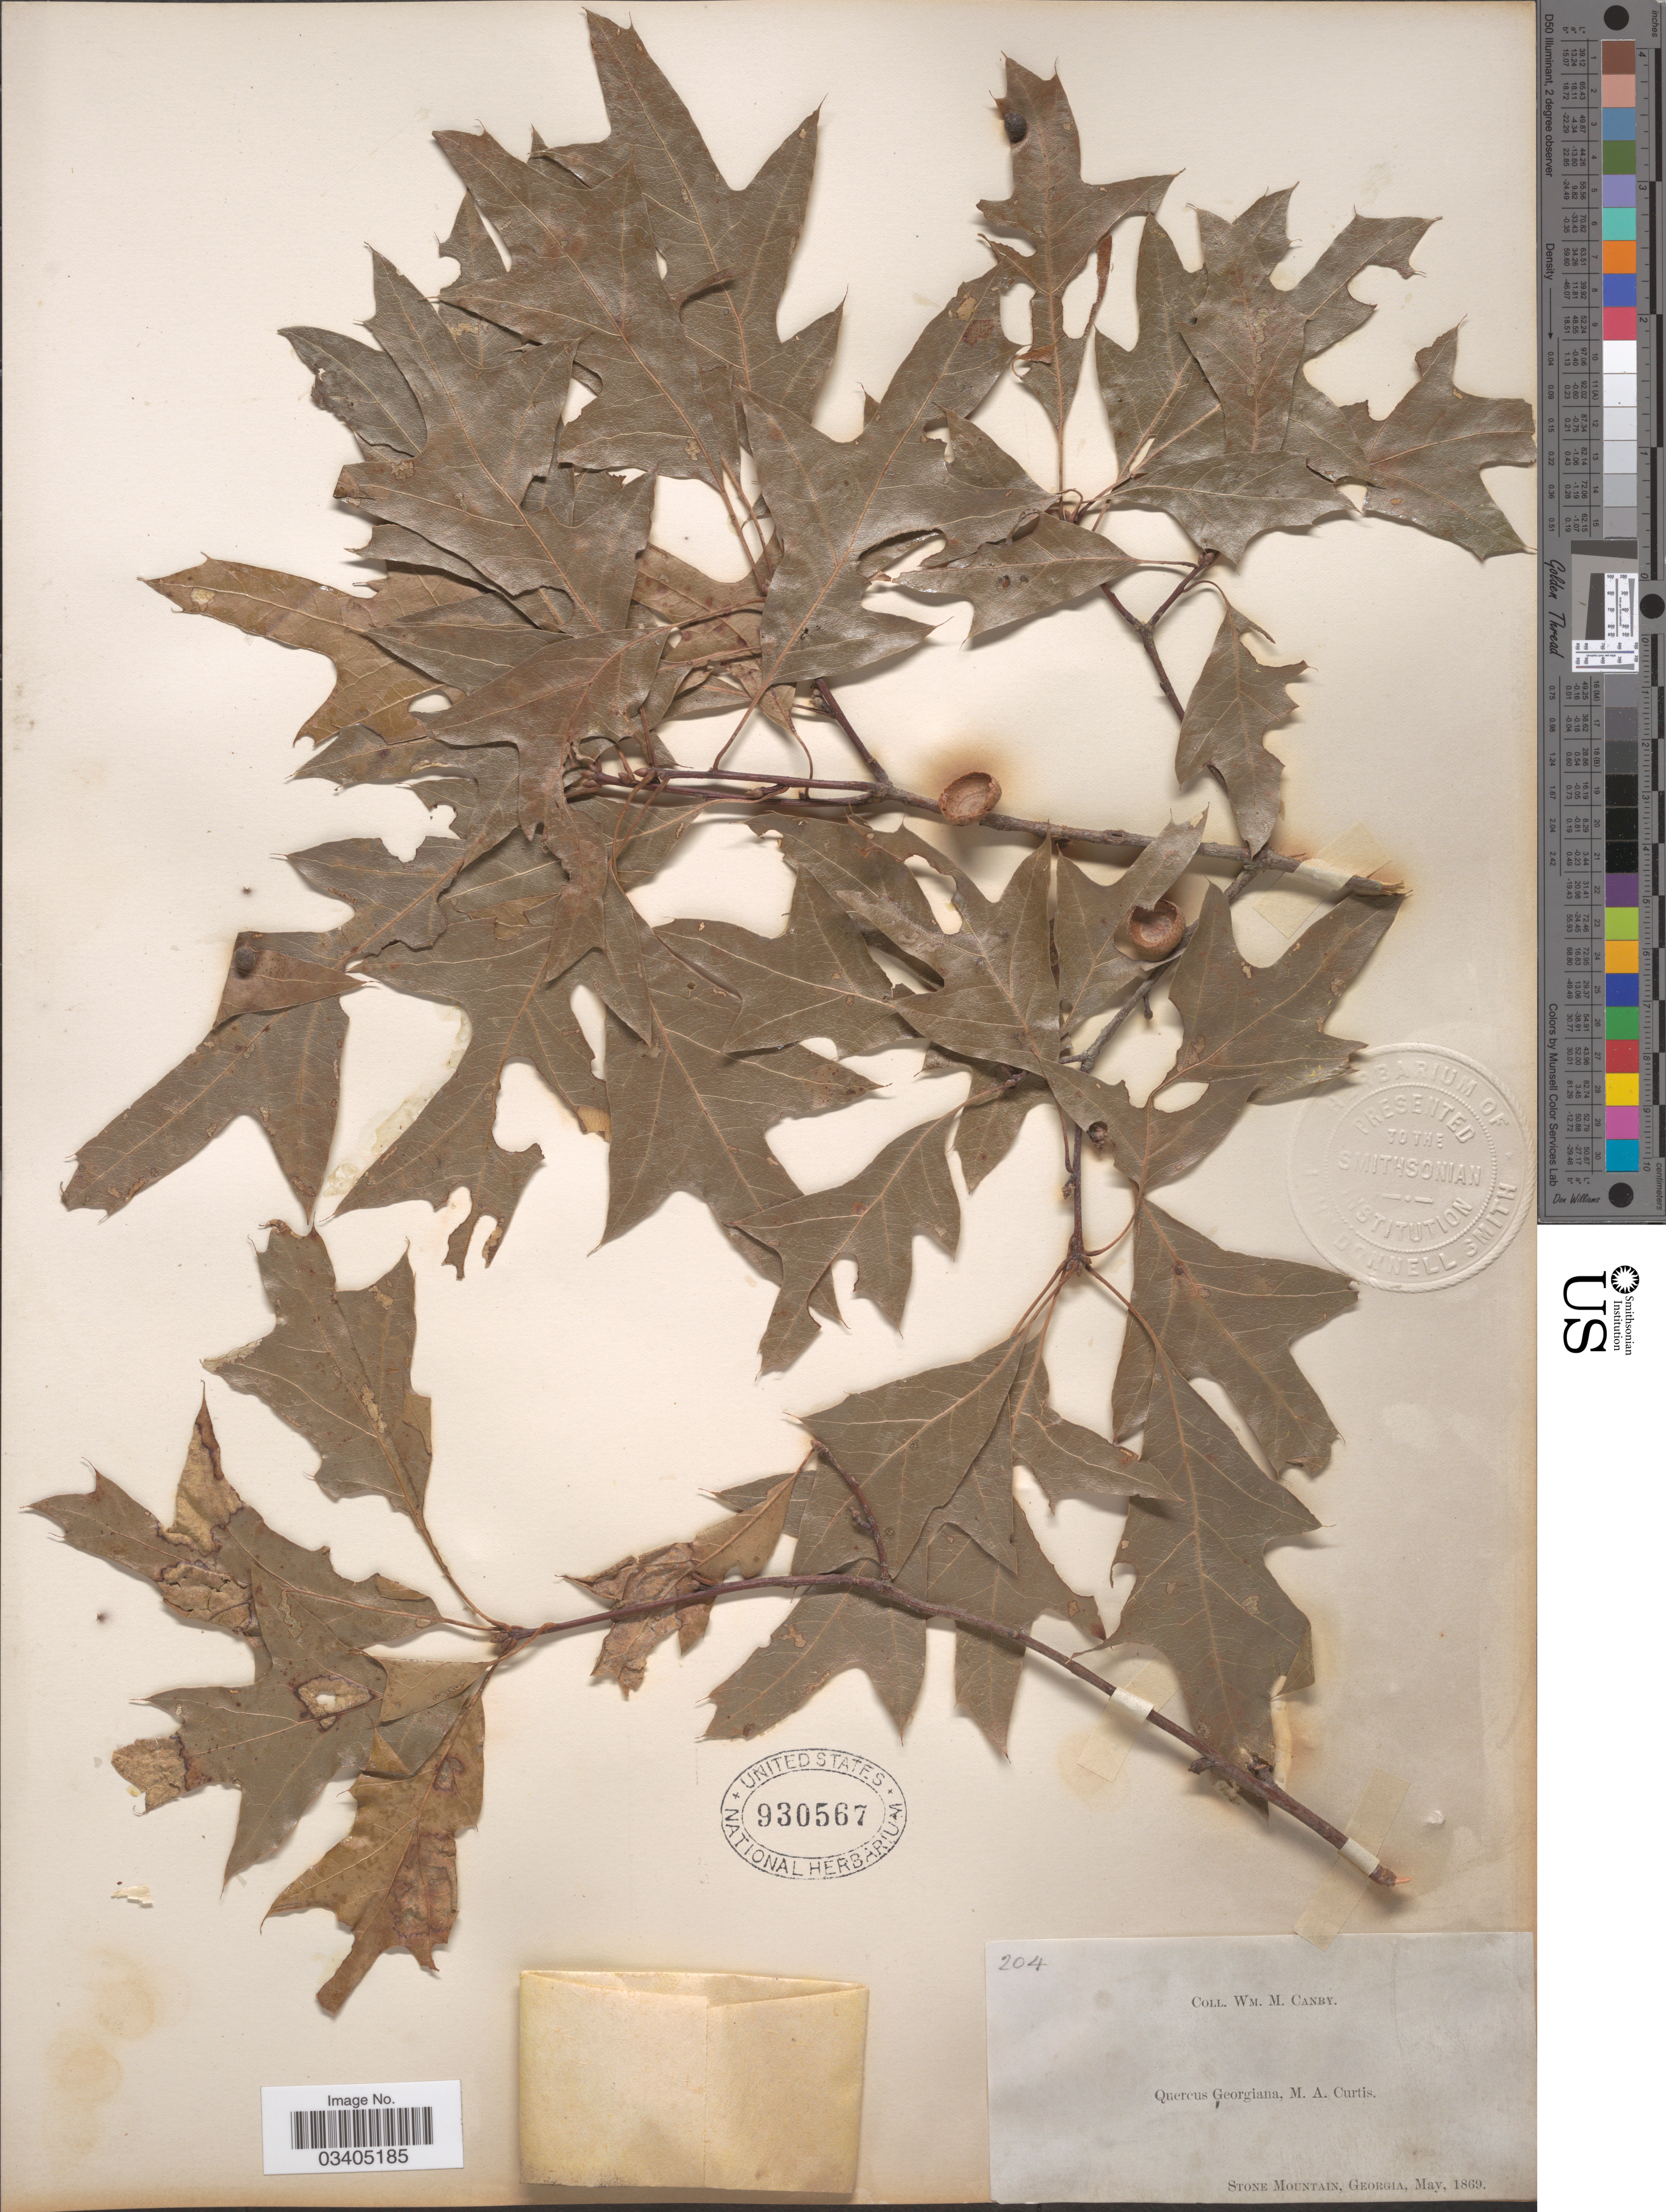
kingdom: Plantae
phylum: Tracheophyta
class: Magnoliopsida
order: Fagales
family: Fagaceae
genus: Quercus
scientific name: Quercus georgiana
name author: M.A. Curtis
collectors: W. M. Canby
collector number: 204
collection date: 1869-05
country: United States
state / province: Georgia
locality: Stone Mountain.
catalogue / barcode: US 930567